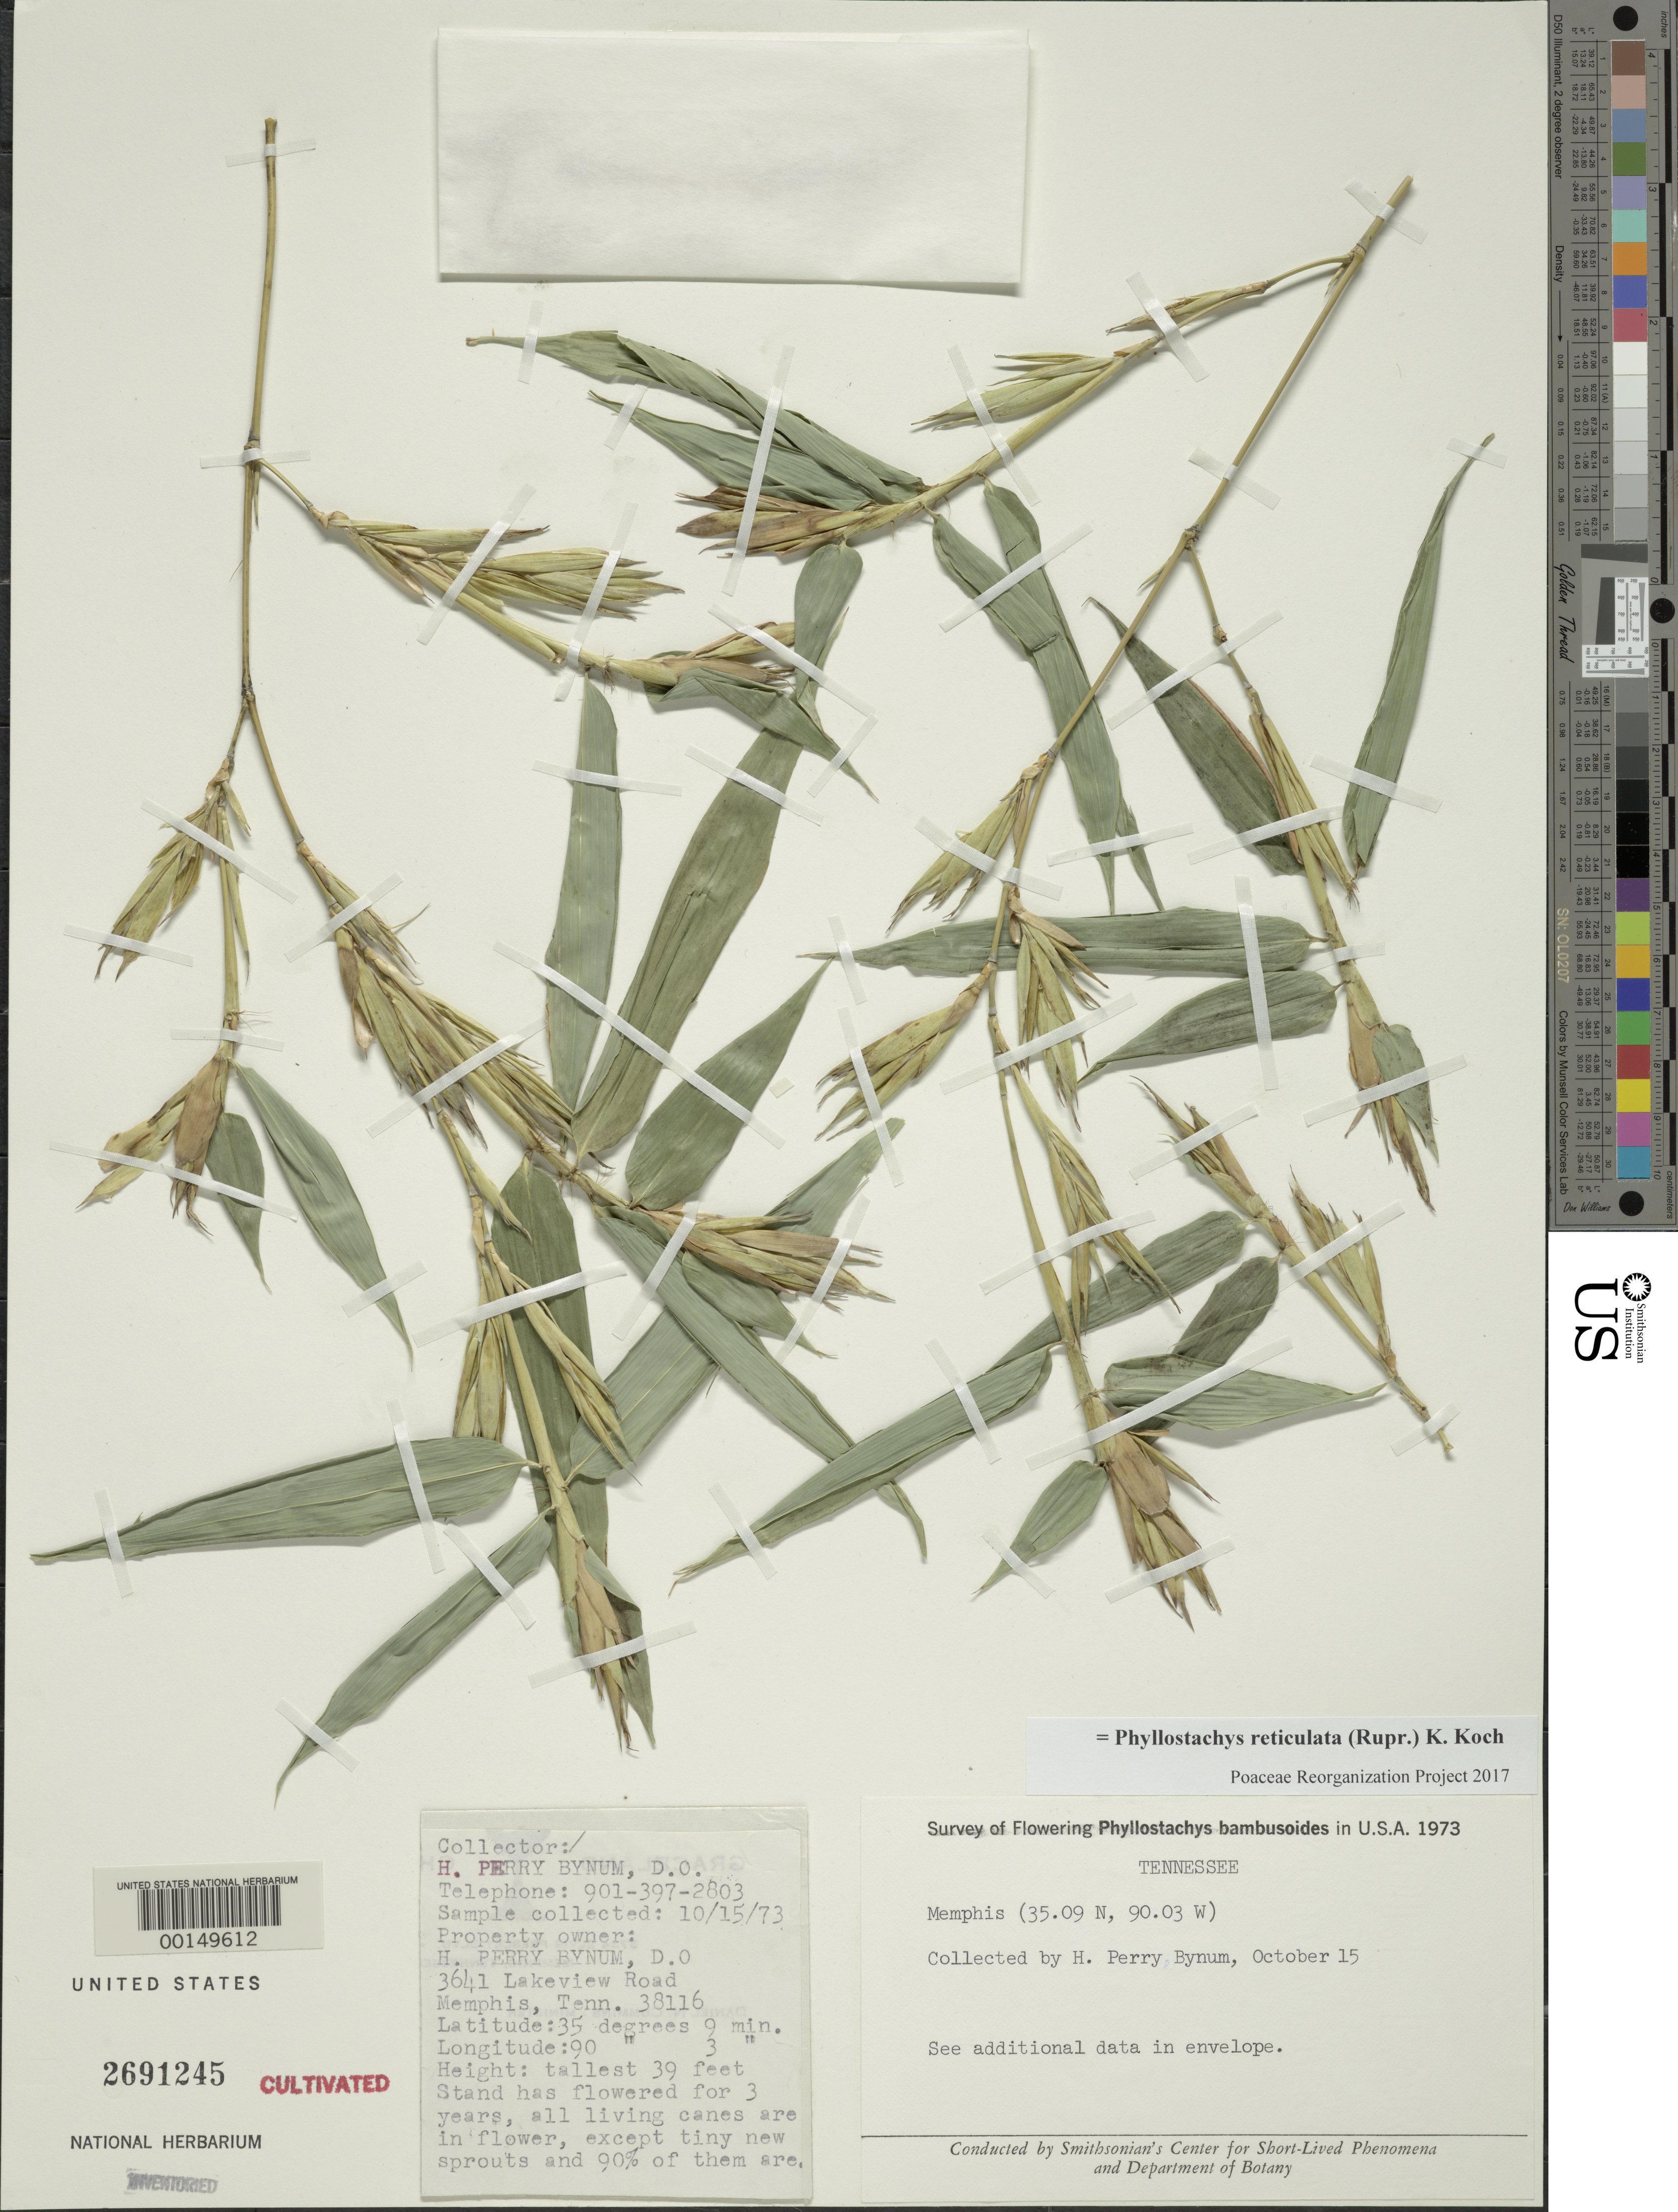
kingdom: Plantae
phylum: Tracheophyta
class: Liliopsida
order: Poales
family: Poaceae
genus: Phyllostachys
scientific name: Phyllostachys reticulata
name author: (Rupr.) K. Koch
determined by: Poaceae Reorganization Project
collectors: H. P. Bynum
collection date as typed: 15 Oct 1973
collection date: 1973-10-15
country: United States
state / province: Tennessee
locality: Memphis, lat. 35 09'n: long. 90 03'w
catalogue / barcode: US 2691245